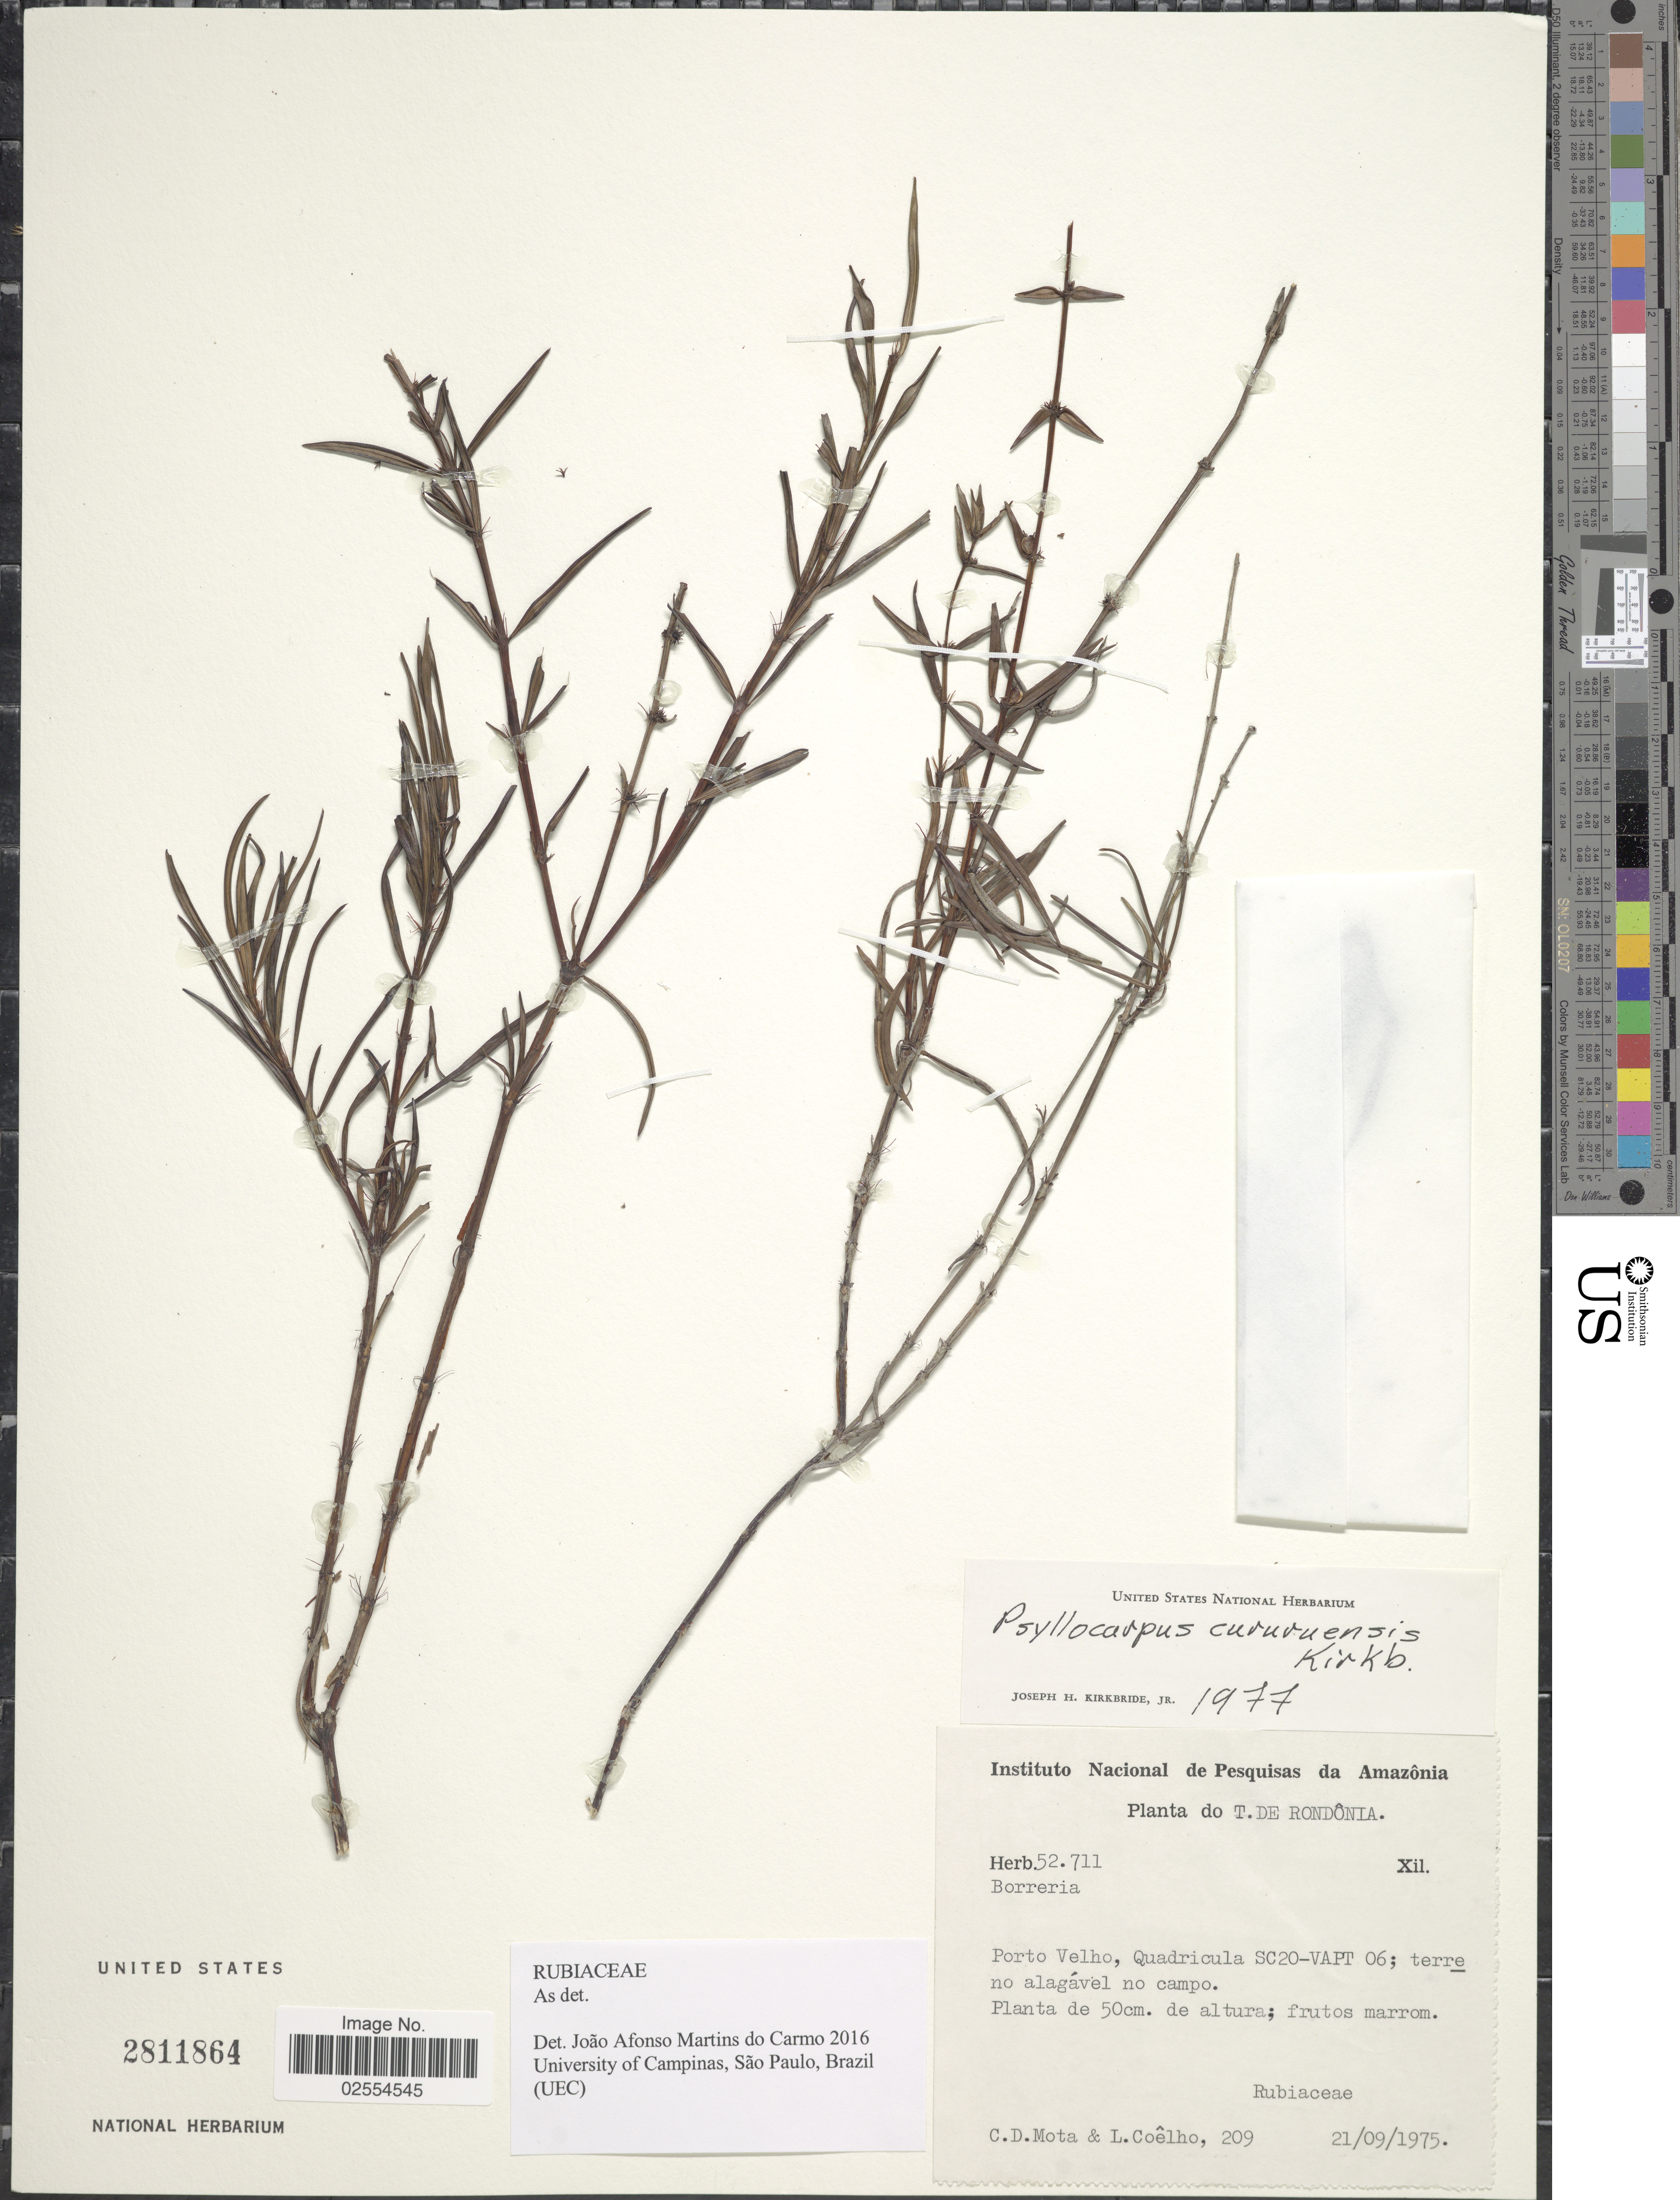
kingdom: Plantae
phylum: Tracheophyta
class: Magnoliopsida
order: Gentianales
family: Rubiaceae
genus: Tapanhuacanga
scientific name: Tapanhuacanga cururuensis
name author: (J.H. Kirkbr.) P.L.R. Moraes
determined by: Kirkbride, J. H.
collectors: C. D. A. Mota & L. Coêlho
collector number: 209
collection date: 1975-09-21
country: Colombia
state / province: Antioquia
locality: Porto Velho, Quadricula SC20-VAPT; terreno alagavel no campo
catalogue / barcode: US 2811864